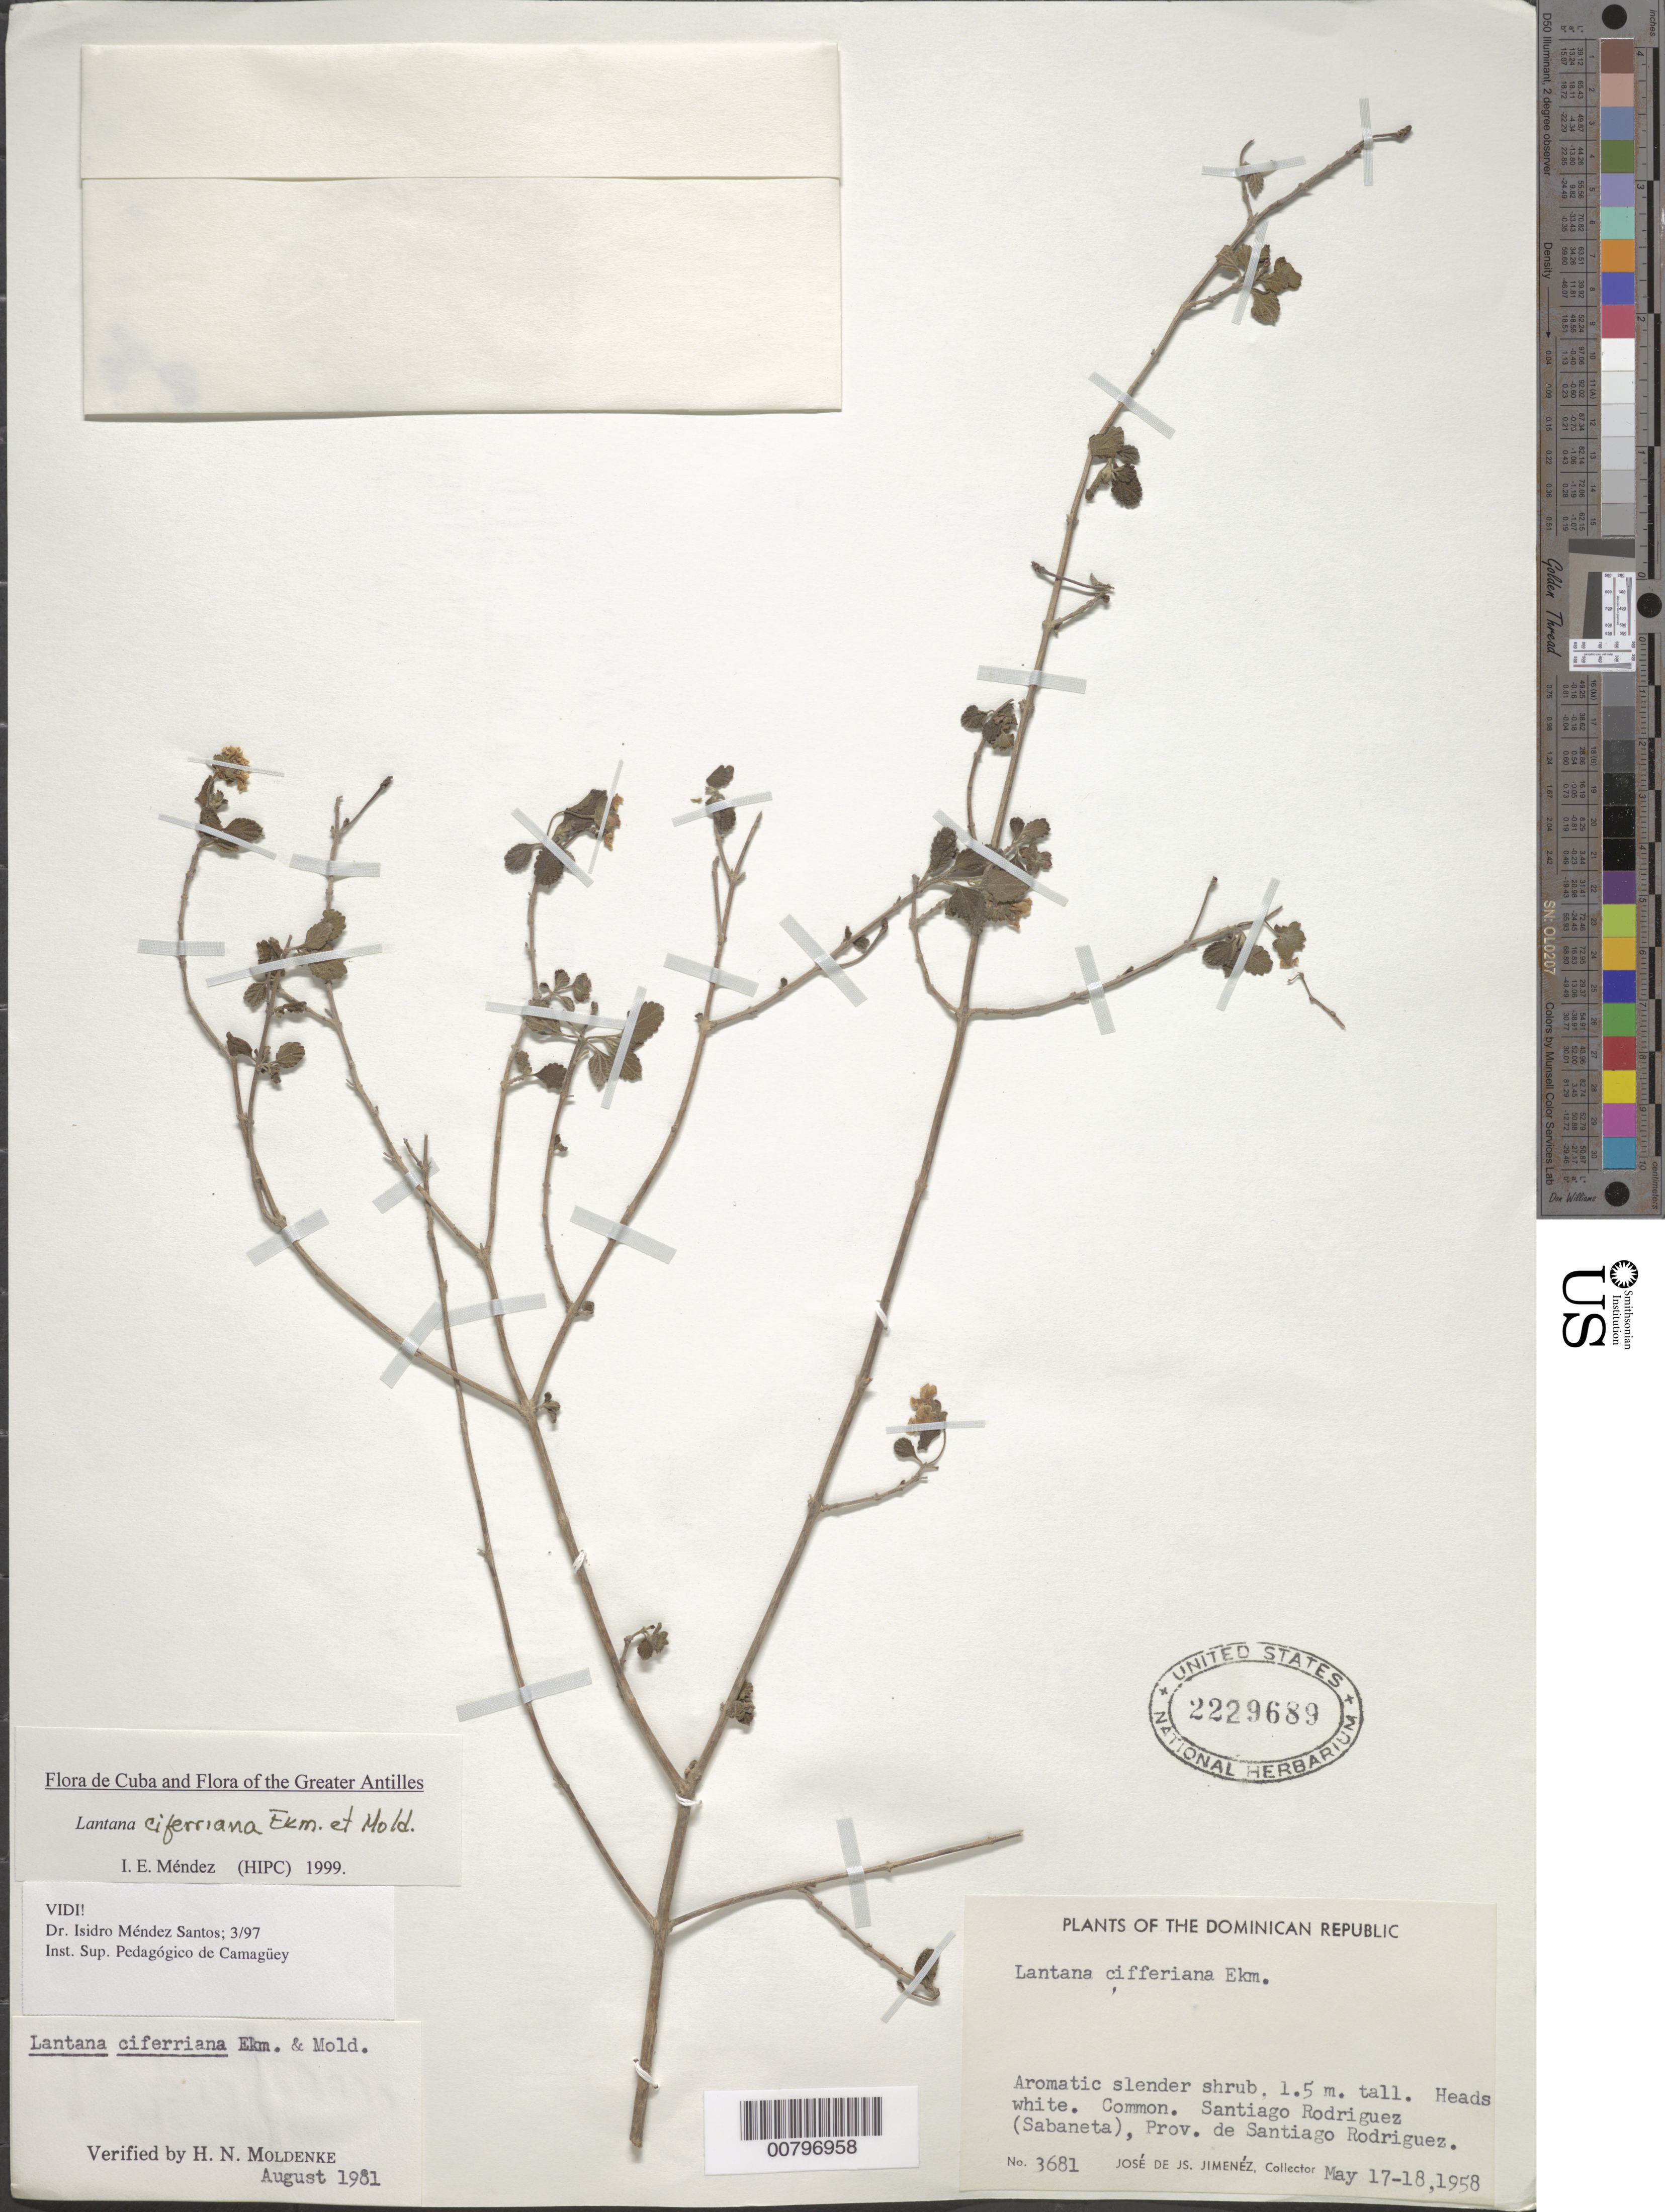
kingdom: Plantae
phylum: Tracheophyta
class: Magnoliopsida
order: Lamiales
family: Verbenaceae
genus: Lantana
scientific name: Lantana ciferriana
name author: Ekman & Moldenke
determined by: Méndez, Isidro E., (HIPC)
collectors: J. J. Jiménez Almonte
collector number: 3681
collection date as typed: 17 Nay 1958 to 18 May 1958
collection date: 1958-05-17/1958-05-18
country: Dominican Republic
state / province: Santiago Rodríguez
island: Hispaniola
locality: Sabaneta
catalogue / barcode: US 2229689